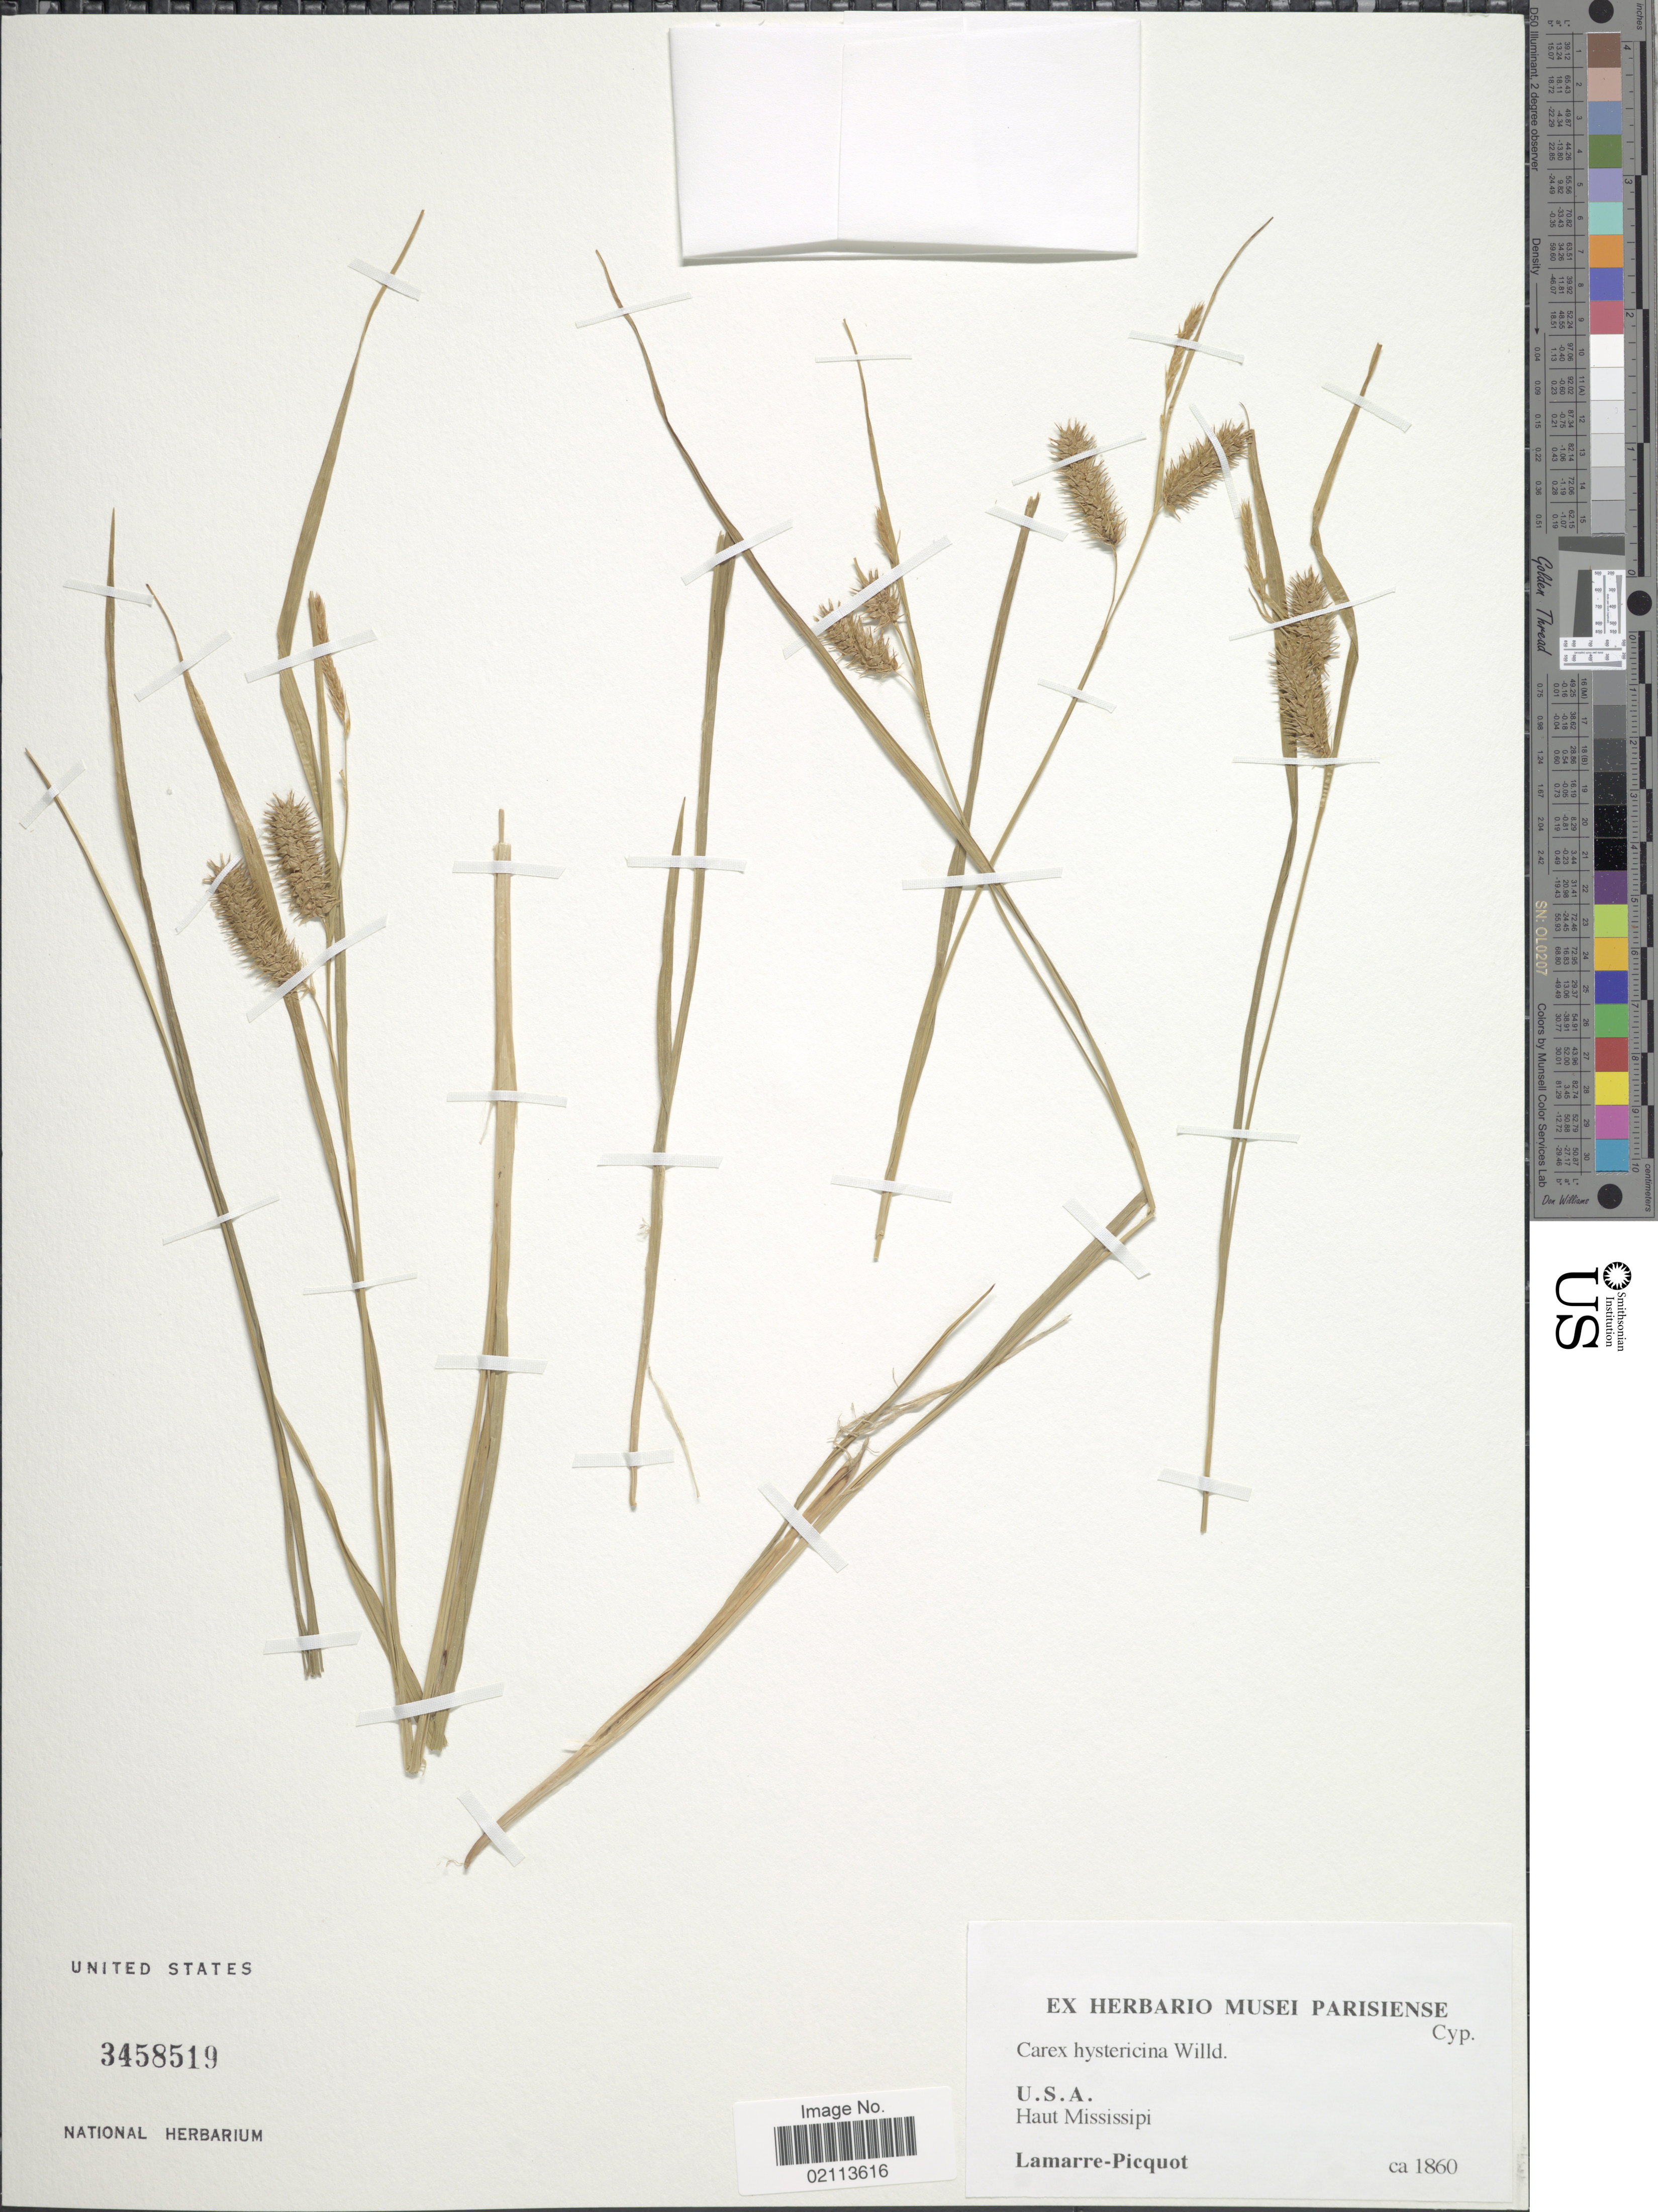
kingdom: Plantae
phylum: Tracheophyta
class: Liliopsida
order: Poales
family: Cyperaceae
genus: Carex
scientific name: Carex hystericina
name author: Muhl. ex Willd.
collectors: M. Lamarre-Picquot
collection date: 1860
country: United States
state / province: Mississippi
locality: Haut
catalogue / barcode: US 3458519